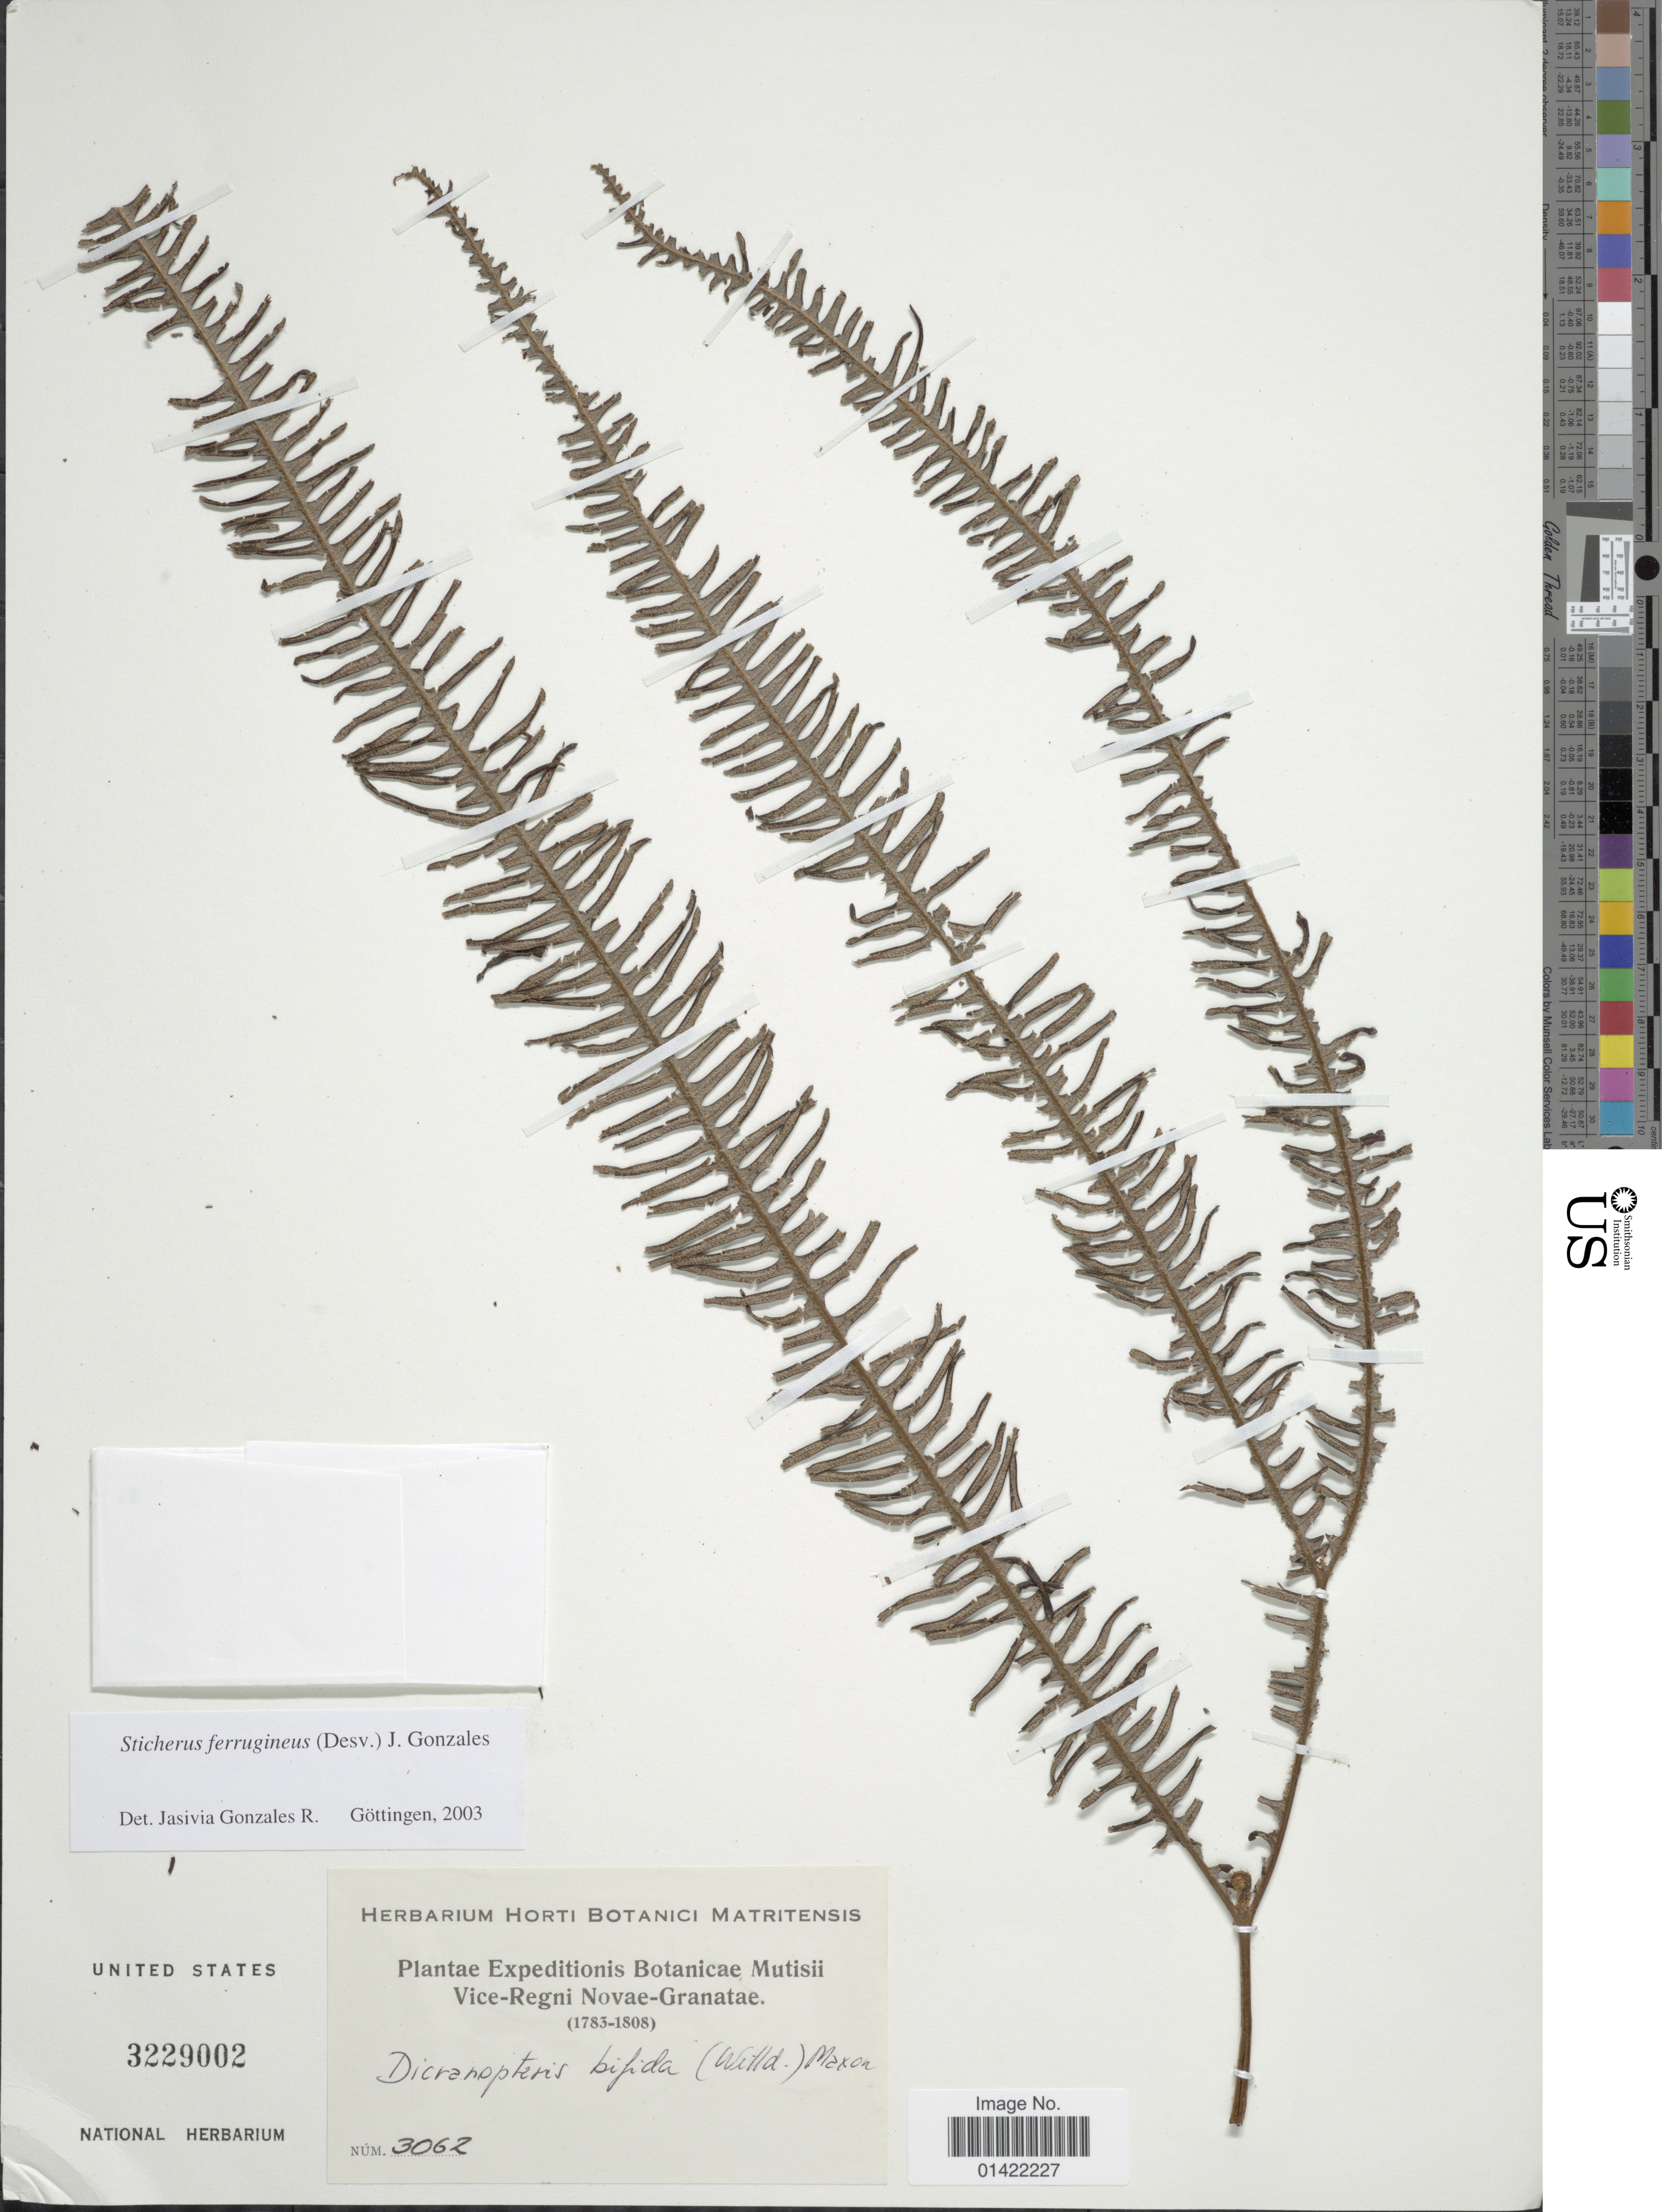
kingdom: Plantae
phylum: Tracheophyta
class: Polypodiopsida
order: Gleicheniales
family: Gleicheniaceae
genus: Sticherus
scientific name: Sticherus ferrugineus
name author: (Desv.) J. Gonzales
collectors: Expeditions Botanicae Mutisii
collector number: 3062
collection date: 1783/1808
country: Colombia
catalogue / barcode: US 3229002